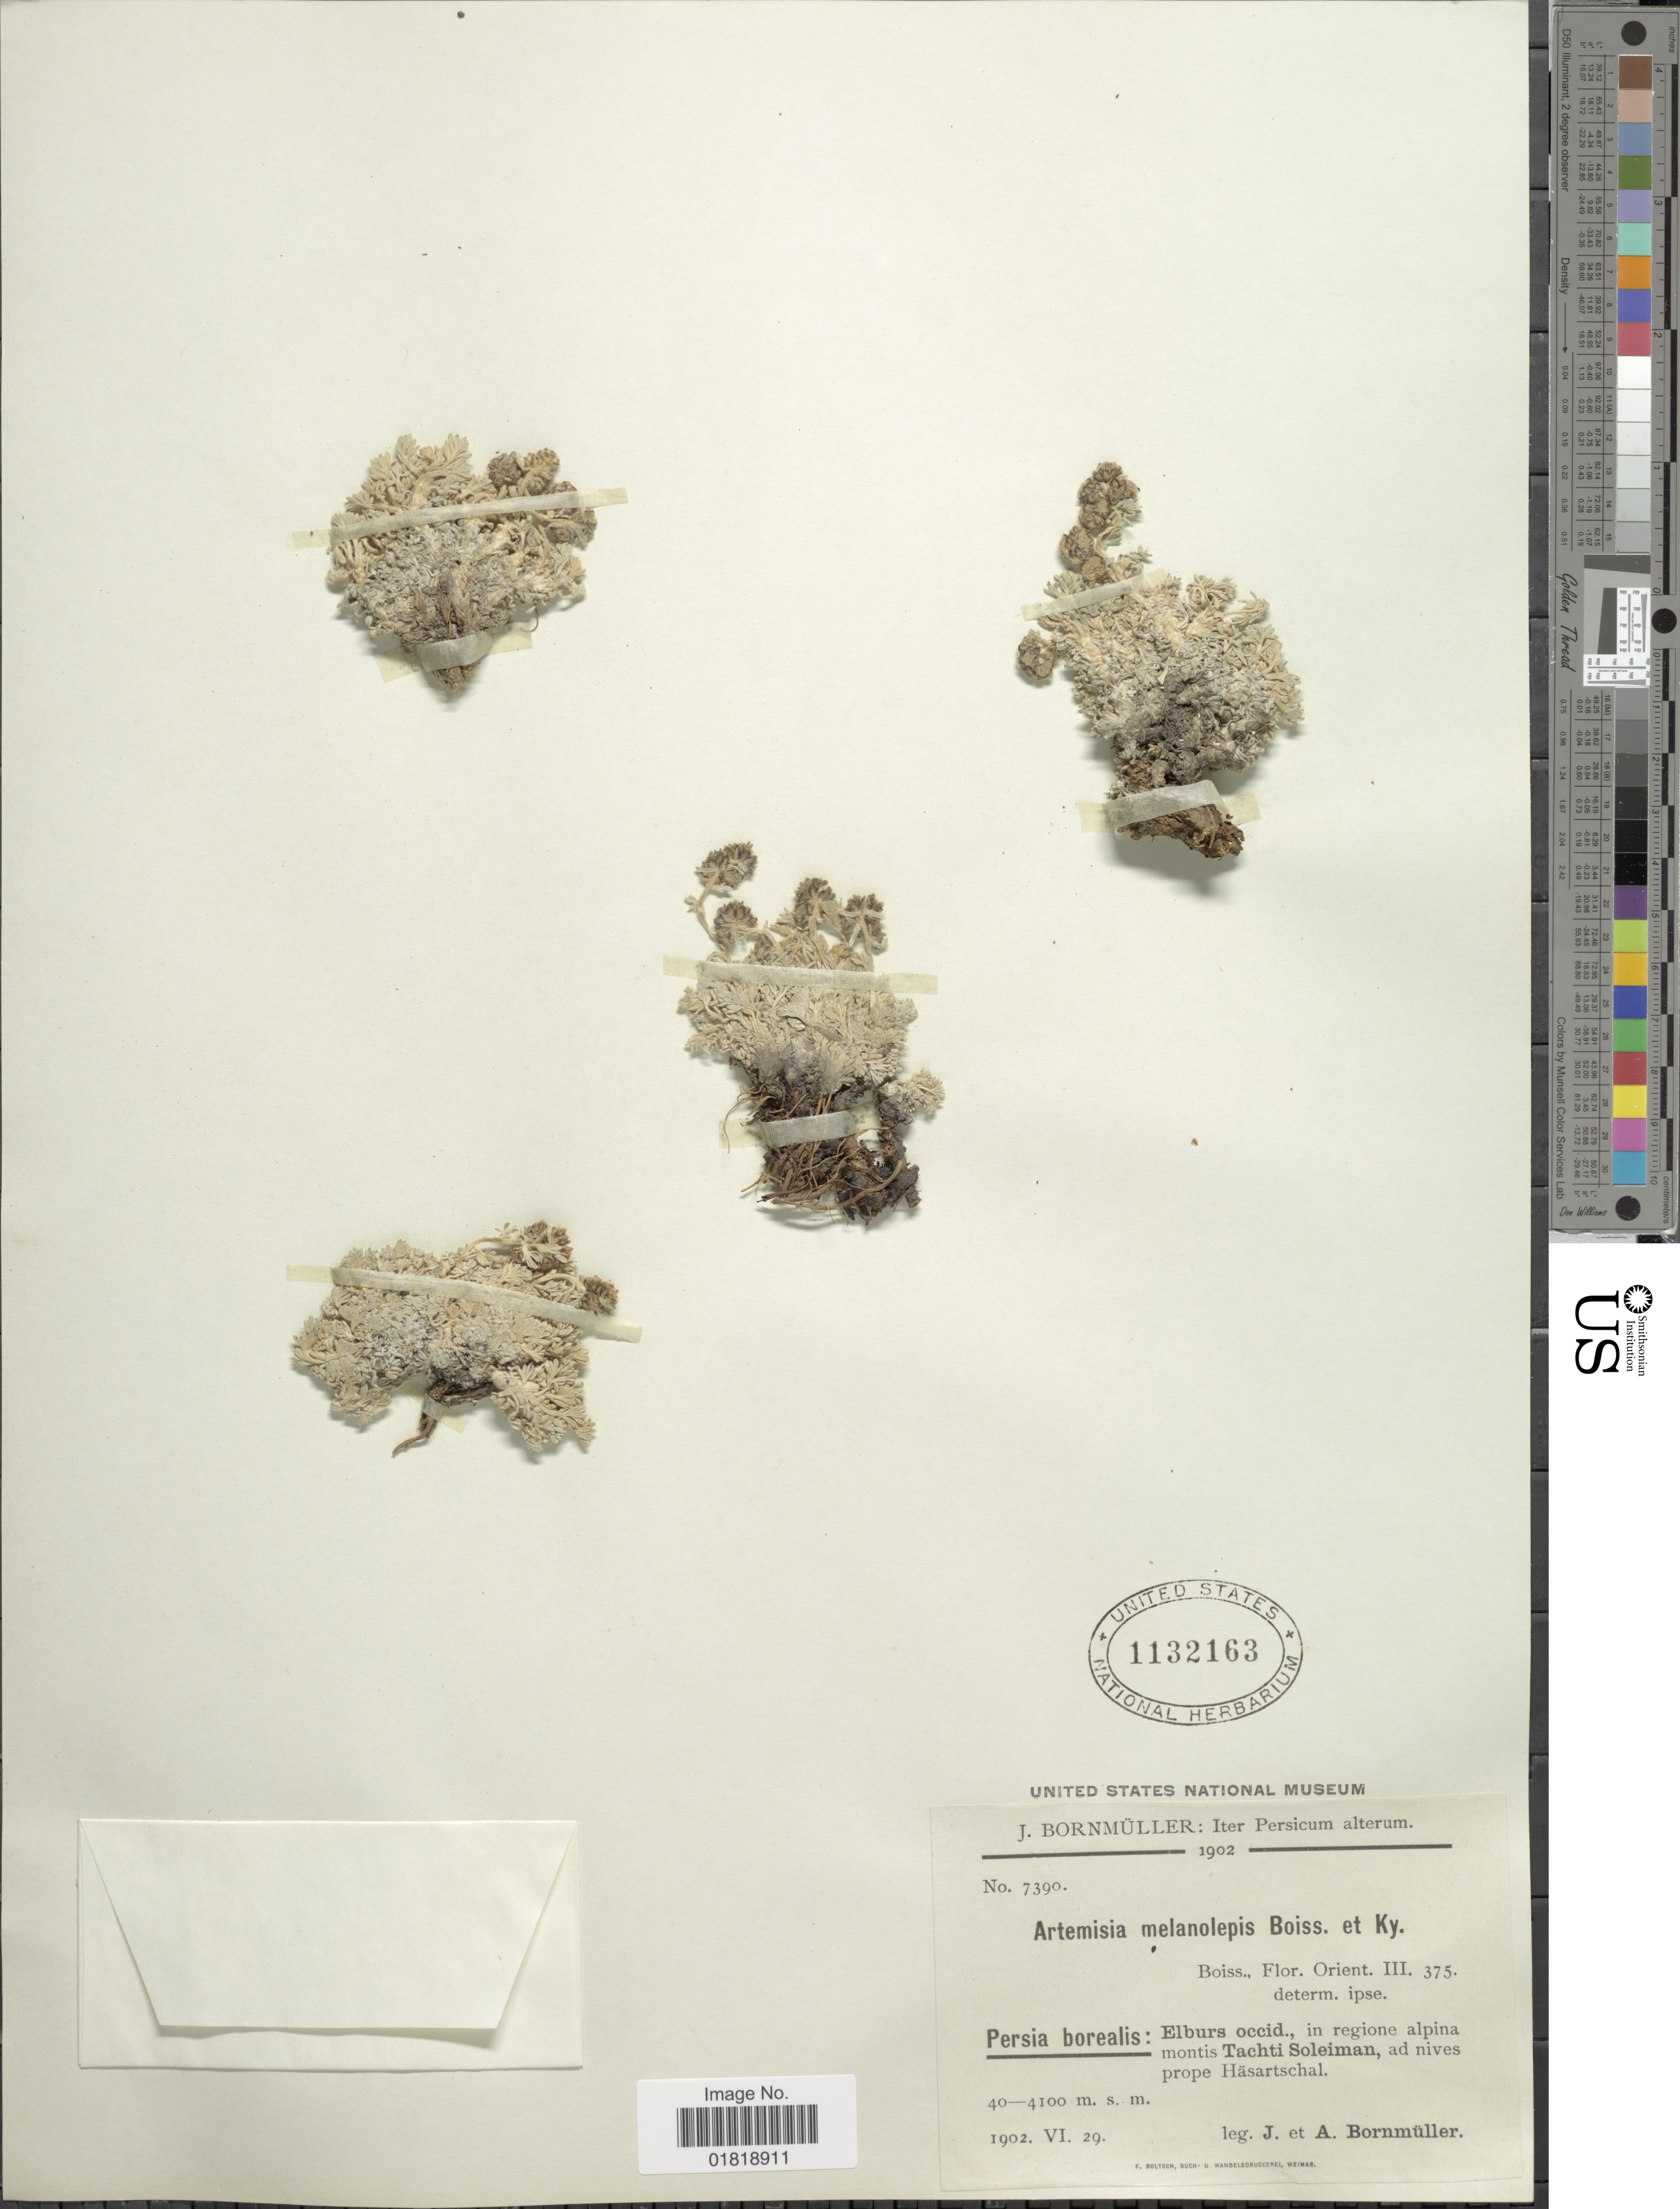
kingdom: Plantae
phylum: Tracheophyta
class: Magnoliopsida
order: Asterales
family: Asteraceae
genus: Artemisia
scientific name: Artemisia melanolepis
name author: Boiss.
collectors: J. Bornmüller & A. Bornmüller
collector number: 7390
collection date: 1902-06-29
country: Iran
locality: Perisa borealis: Elburs occid., in regione alpina montis Tachti Soleiman, ad nives prope Häsartschal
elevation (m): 40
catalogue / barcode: US 1132163